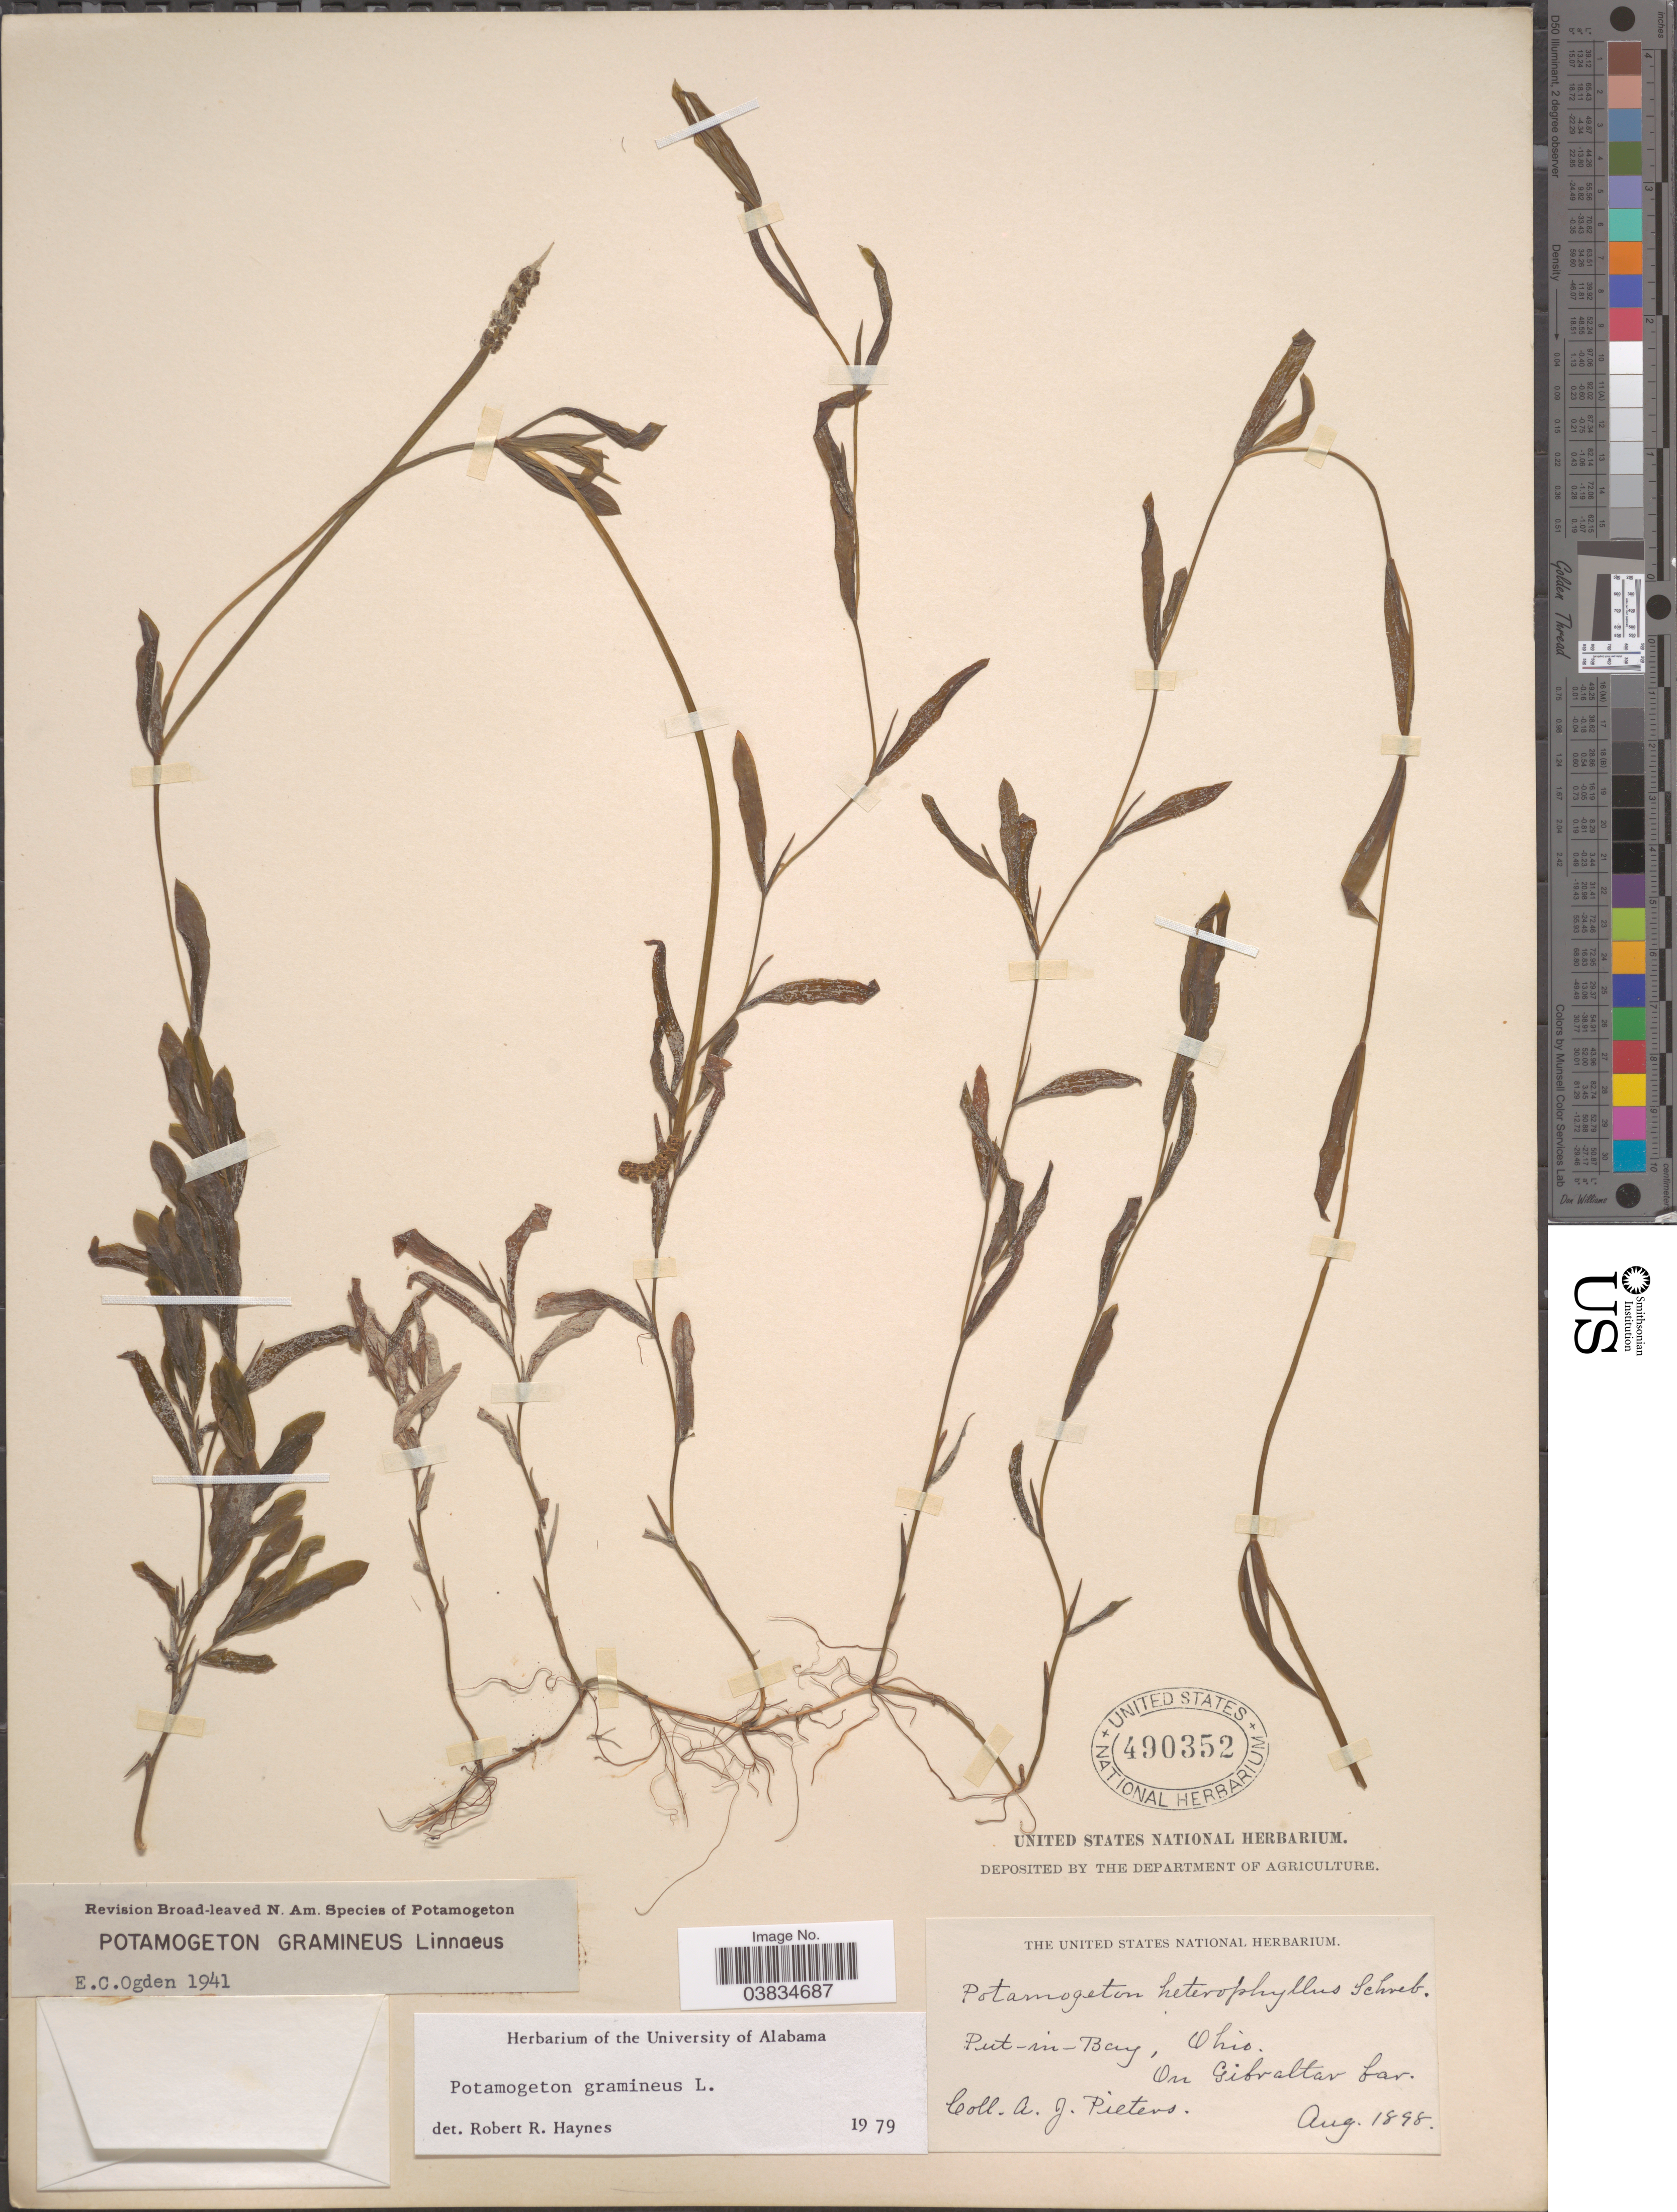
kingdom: Plantae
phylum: Tracheophyta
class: Liliopsida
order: Alismatales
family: Potamogetonaceae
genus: Potamogeton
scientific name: Potamogeton gramineus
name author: L.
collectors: A. Pieters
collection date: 1898-08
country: United States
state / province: Ohio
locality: Put-in-Bay. On Gibraltar bar.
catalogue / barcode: US 490352